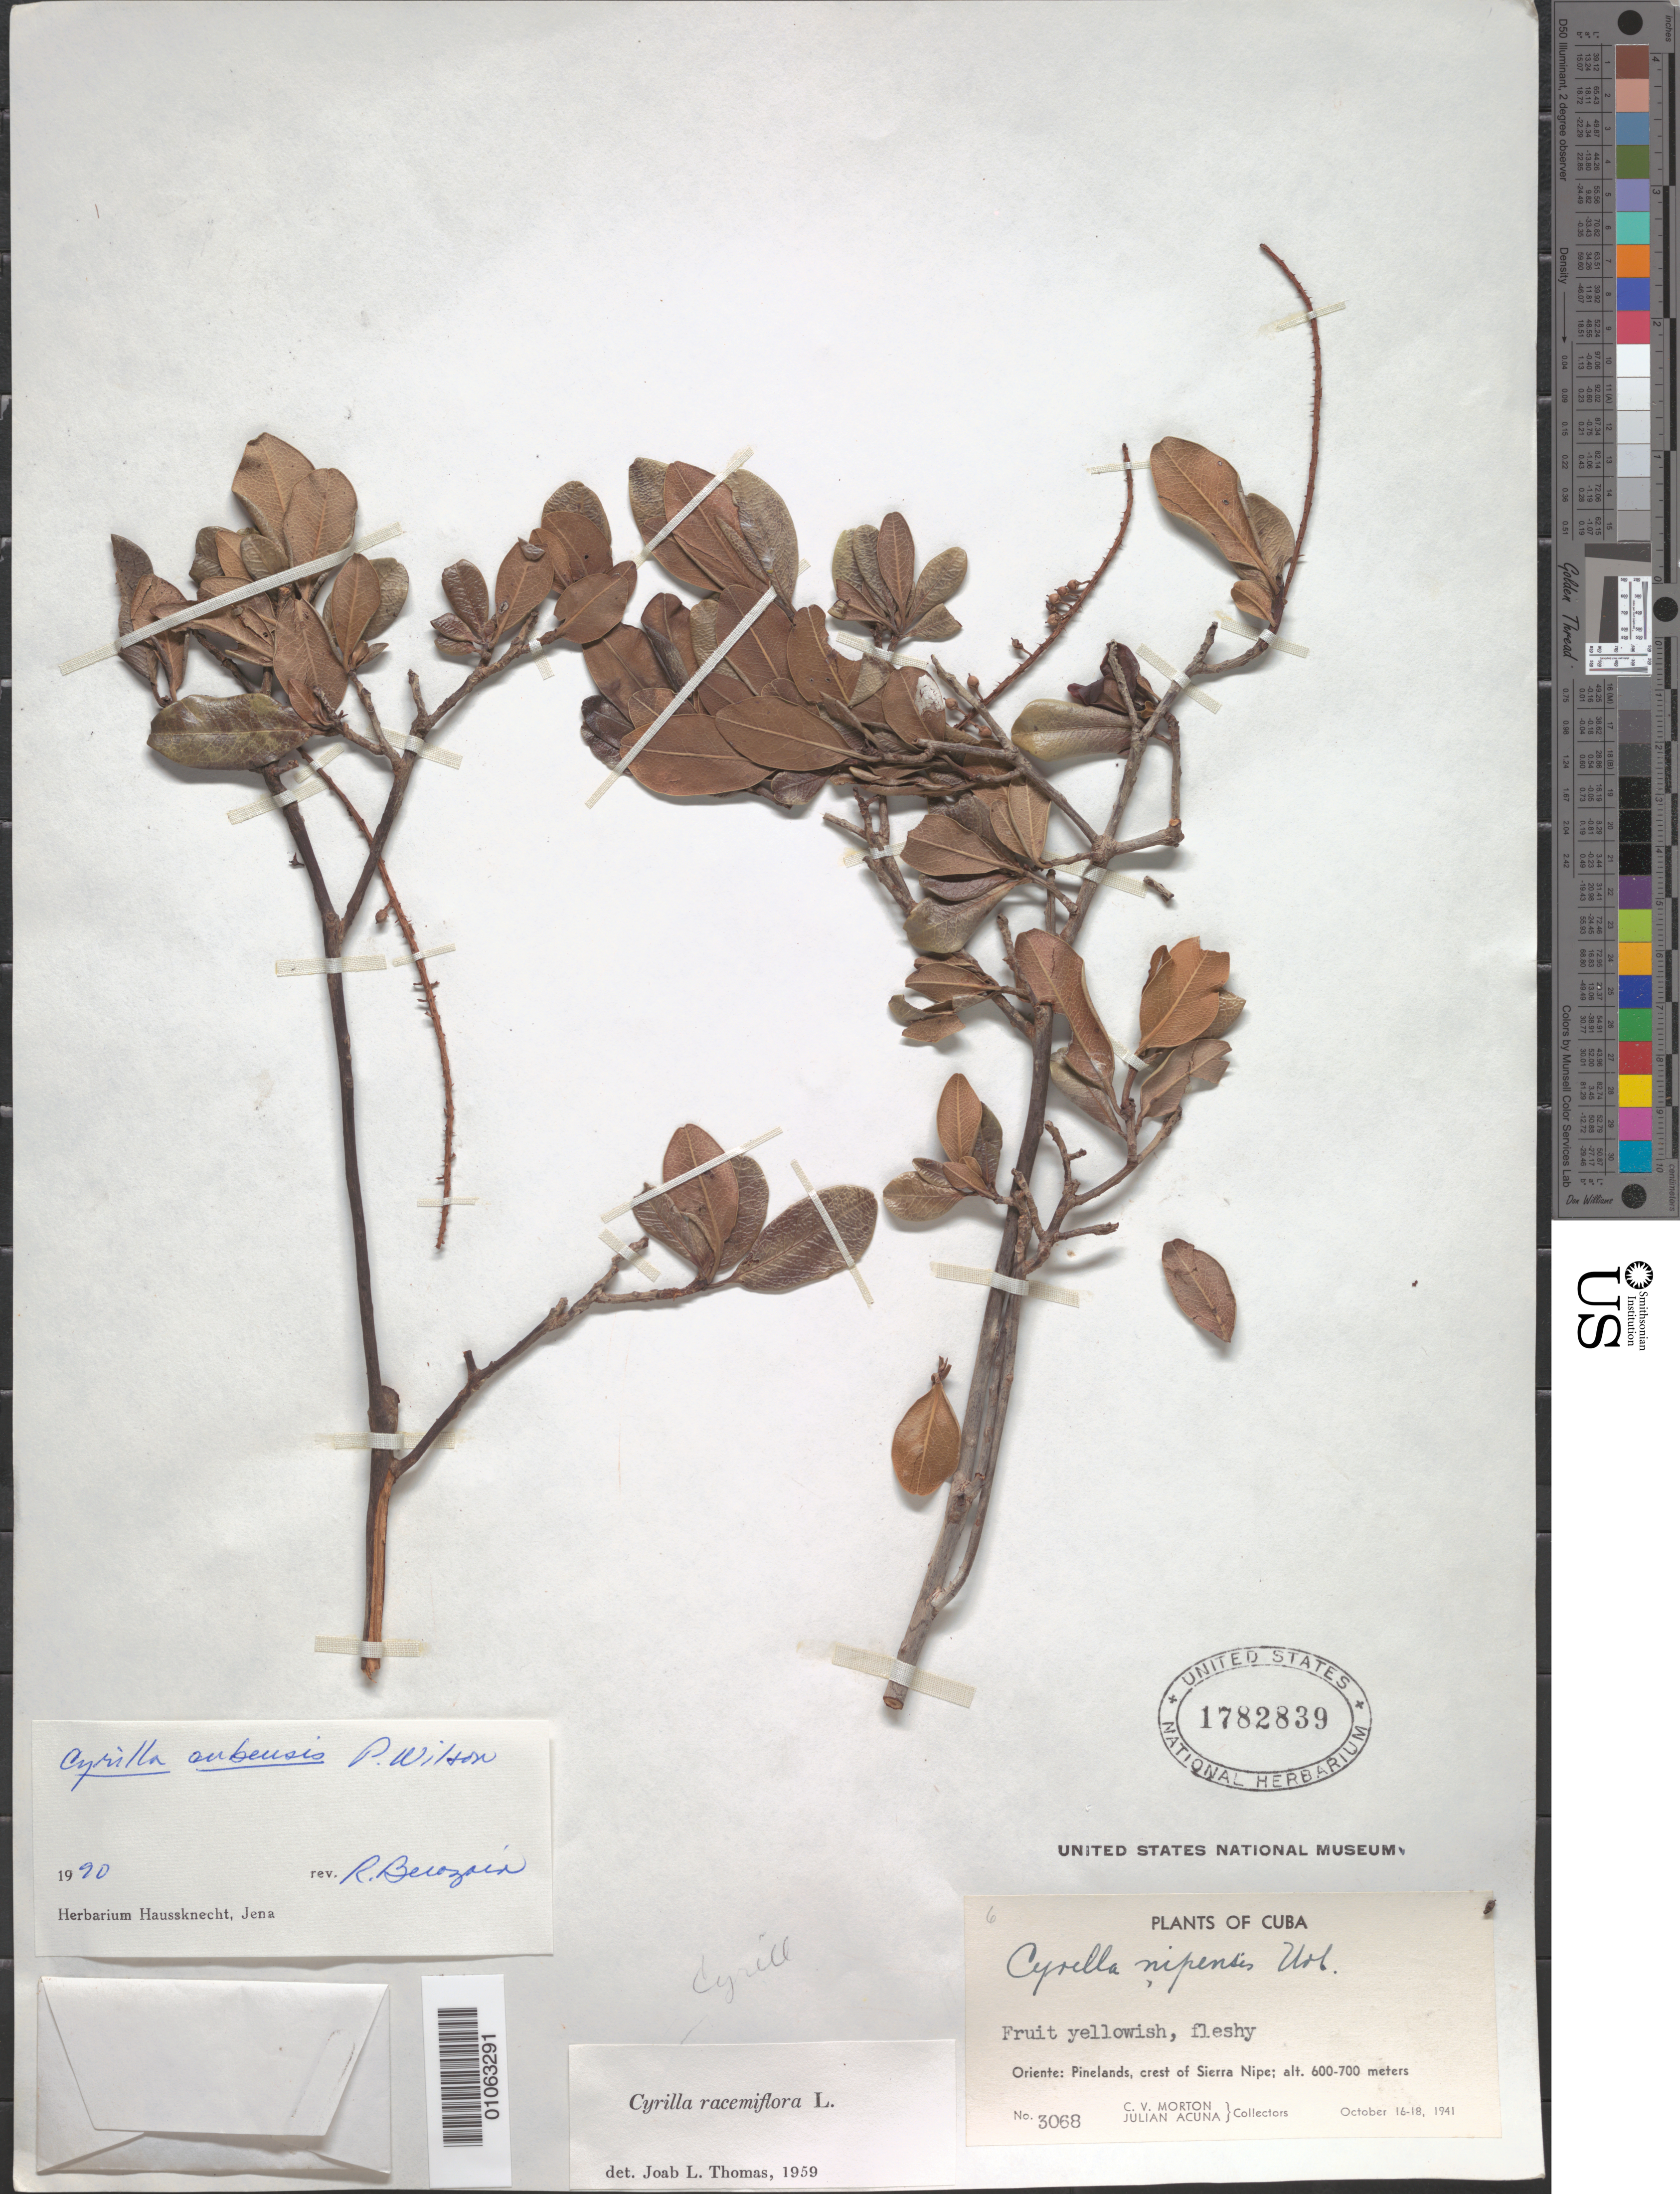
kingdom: Plantae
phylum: Tracheophyta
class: Magnoliopsida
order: Ericales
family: Cyrillaceae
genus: Cyrilla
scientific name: Cyrilla cubensis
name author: P. Wilson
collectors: C. V. Morton & J. Acuña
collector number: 3068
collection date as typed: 16 Oct 1941 to 18 Oct 1941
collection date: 1941-10-16/1941-10-18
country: Cuba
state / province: Holguín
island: Cuba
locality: Pinelands, Crest of Sierra Nipe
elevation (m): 600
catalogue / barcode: US 1782839